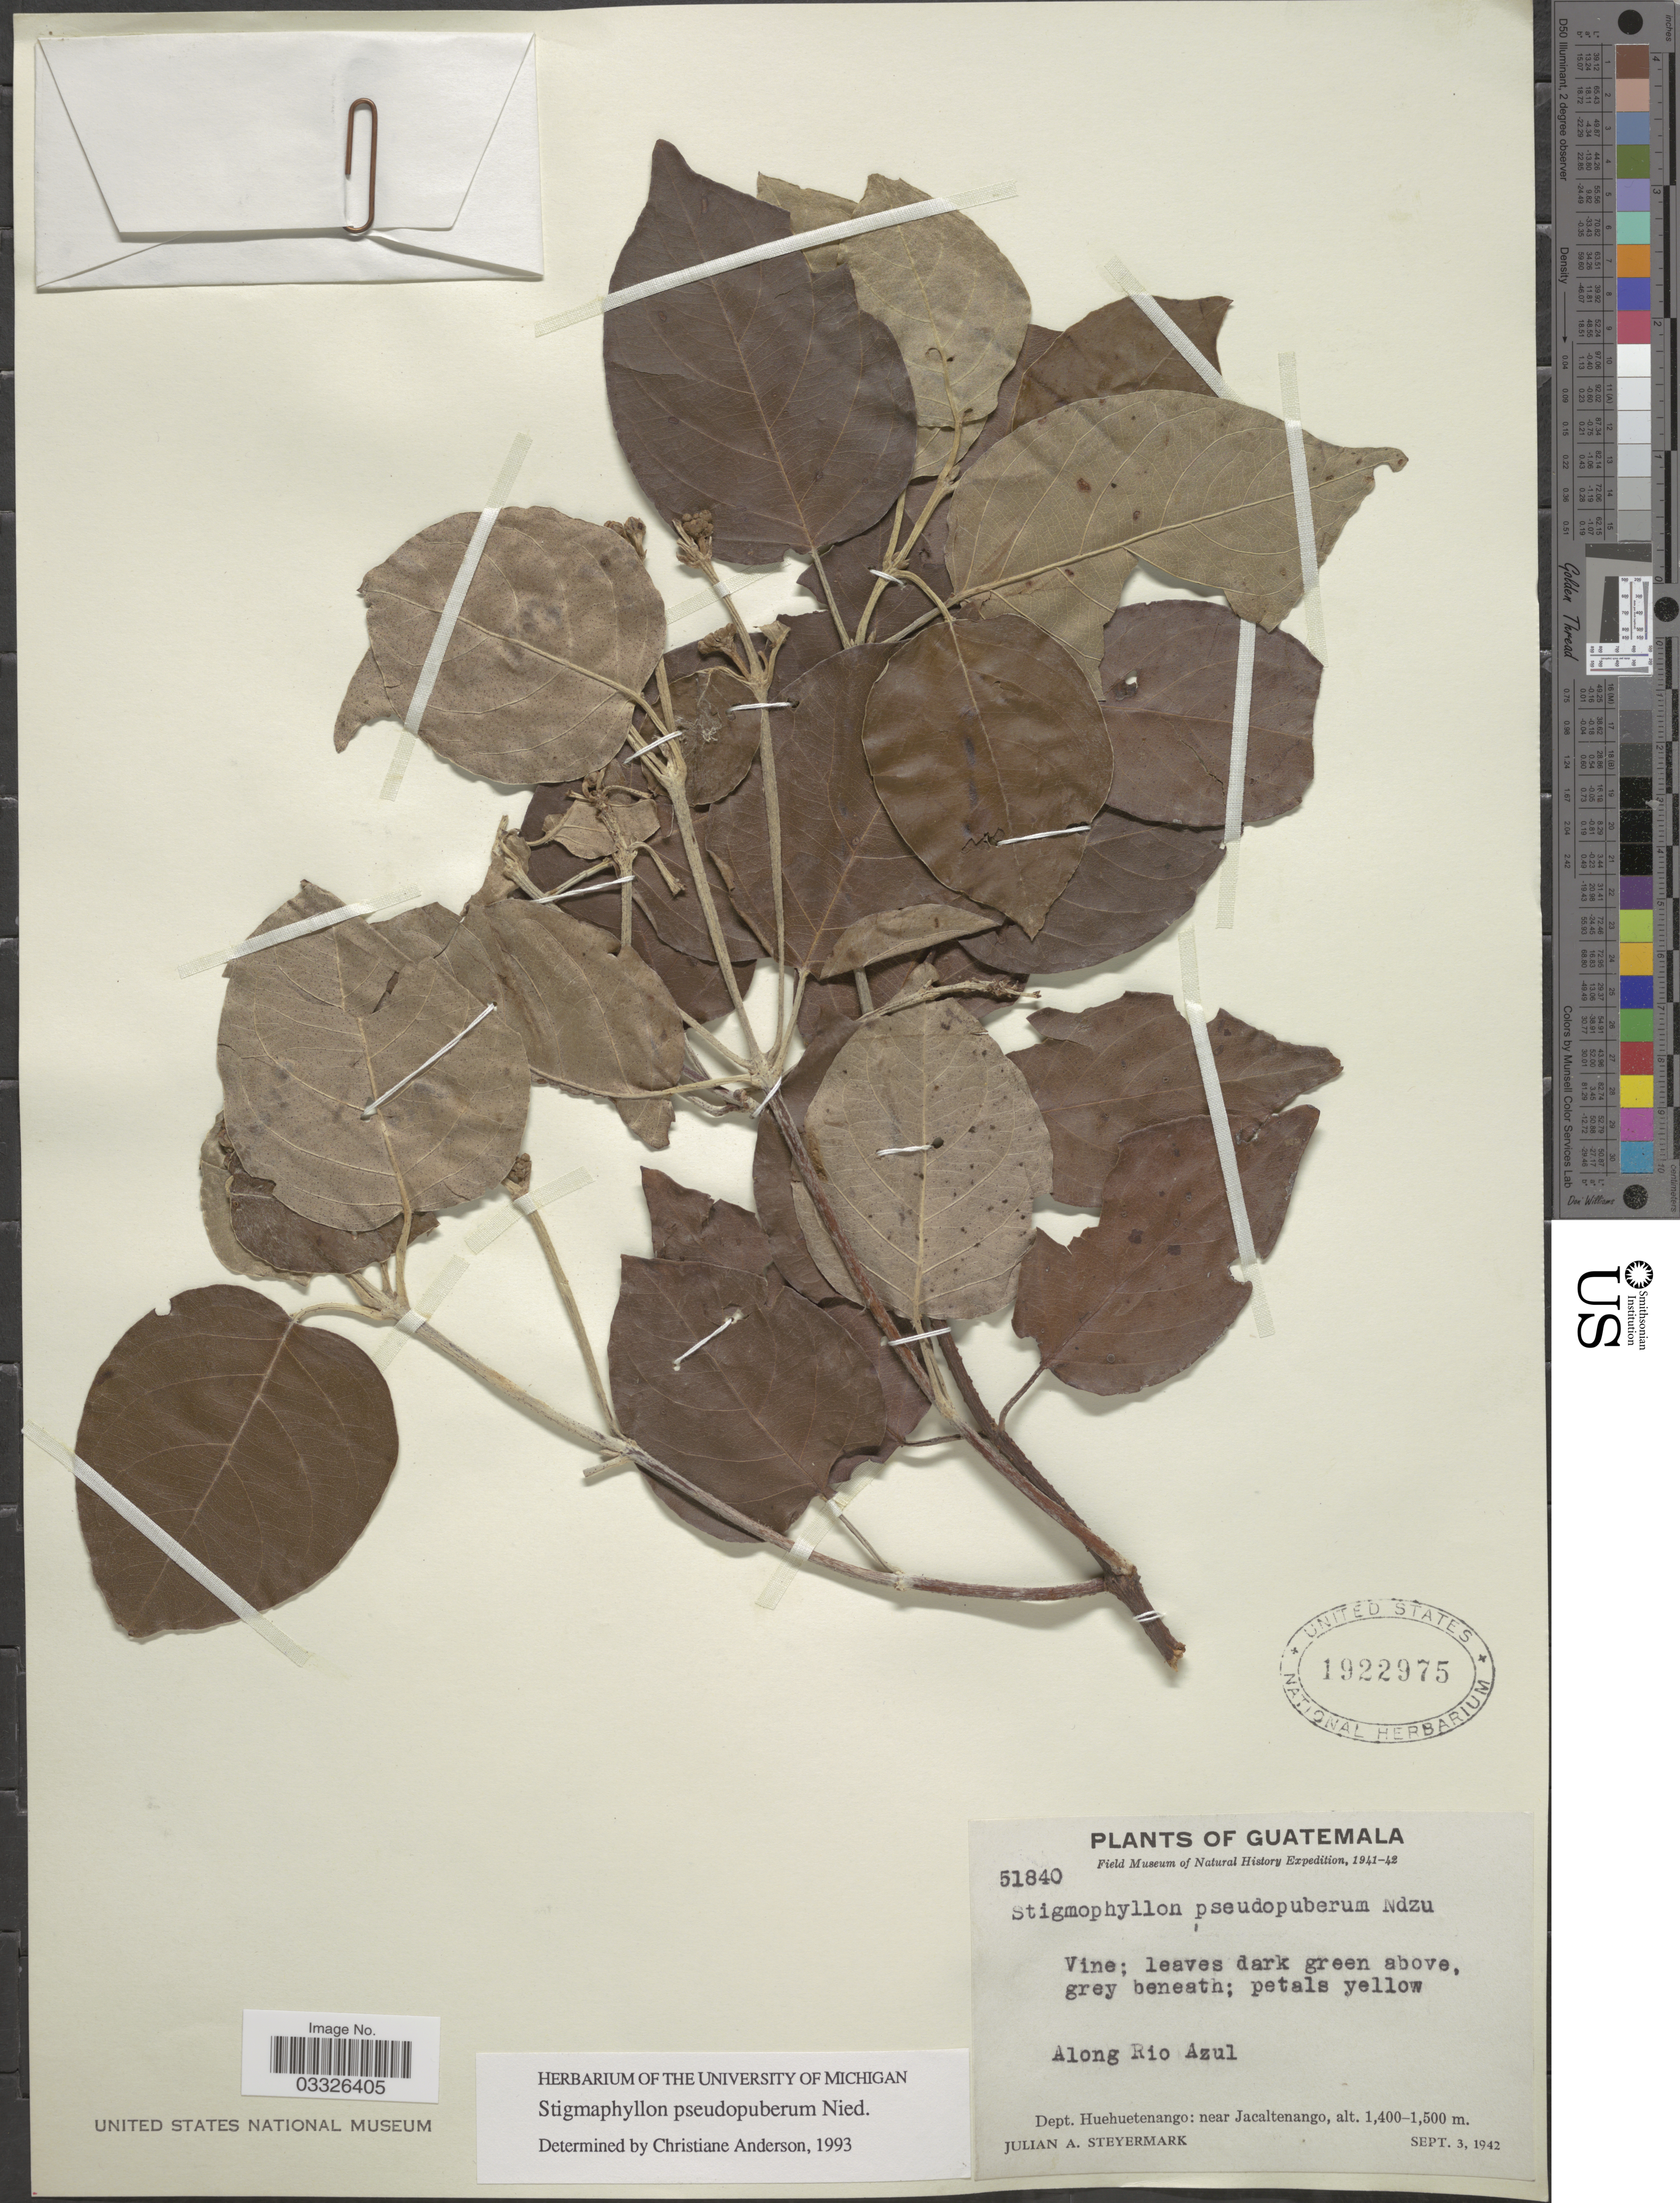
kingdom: Plantae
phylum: Tracheophyta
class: Magnoliopsida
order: Malpighiales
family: Malpighiaceae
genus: Stigmaphyllon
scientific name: Stigmaphyllon pseudopuberum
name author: Nied.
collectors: J. Steyermark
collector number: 51840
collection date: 1942-09-03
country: Guatemala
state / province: Huehuetenango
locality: Along Rio Azul. Dept. Huehuetenango: near Jacaltenango.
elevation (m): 1400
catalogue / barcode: US 1922975